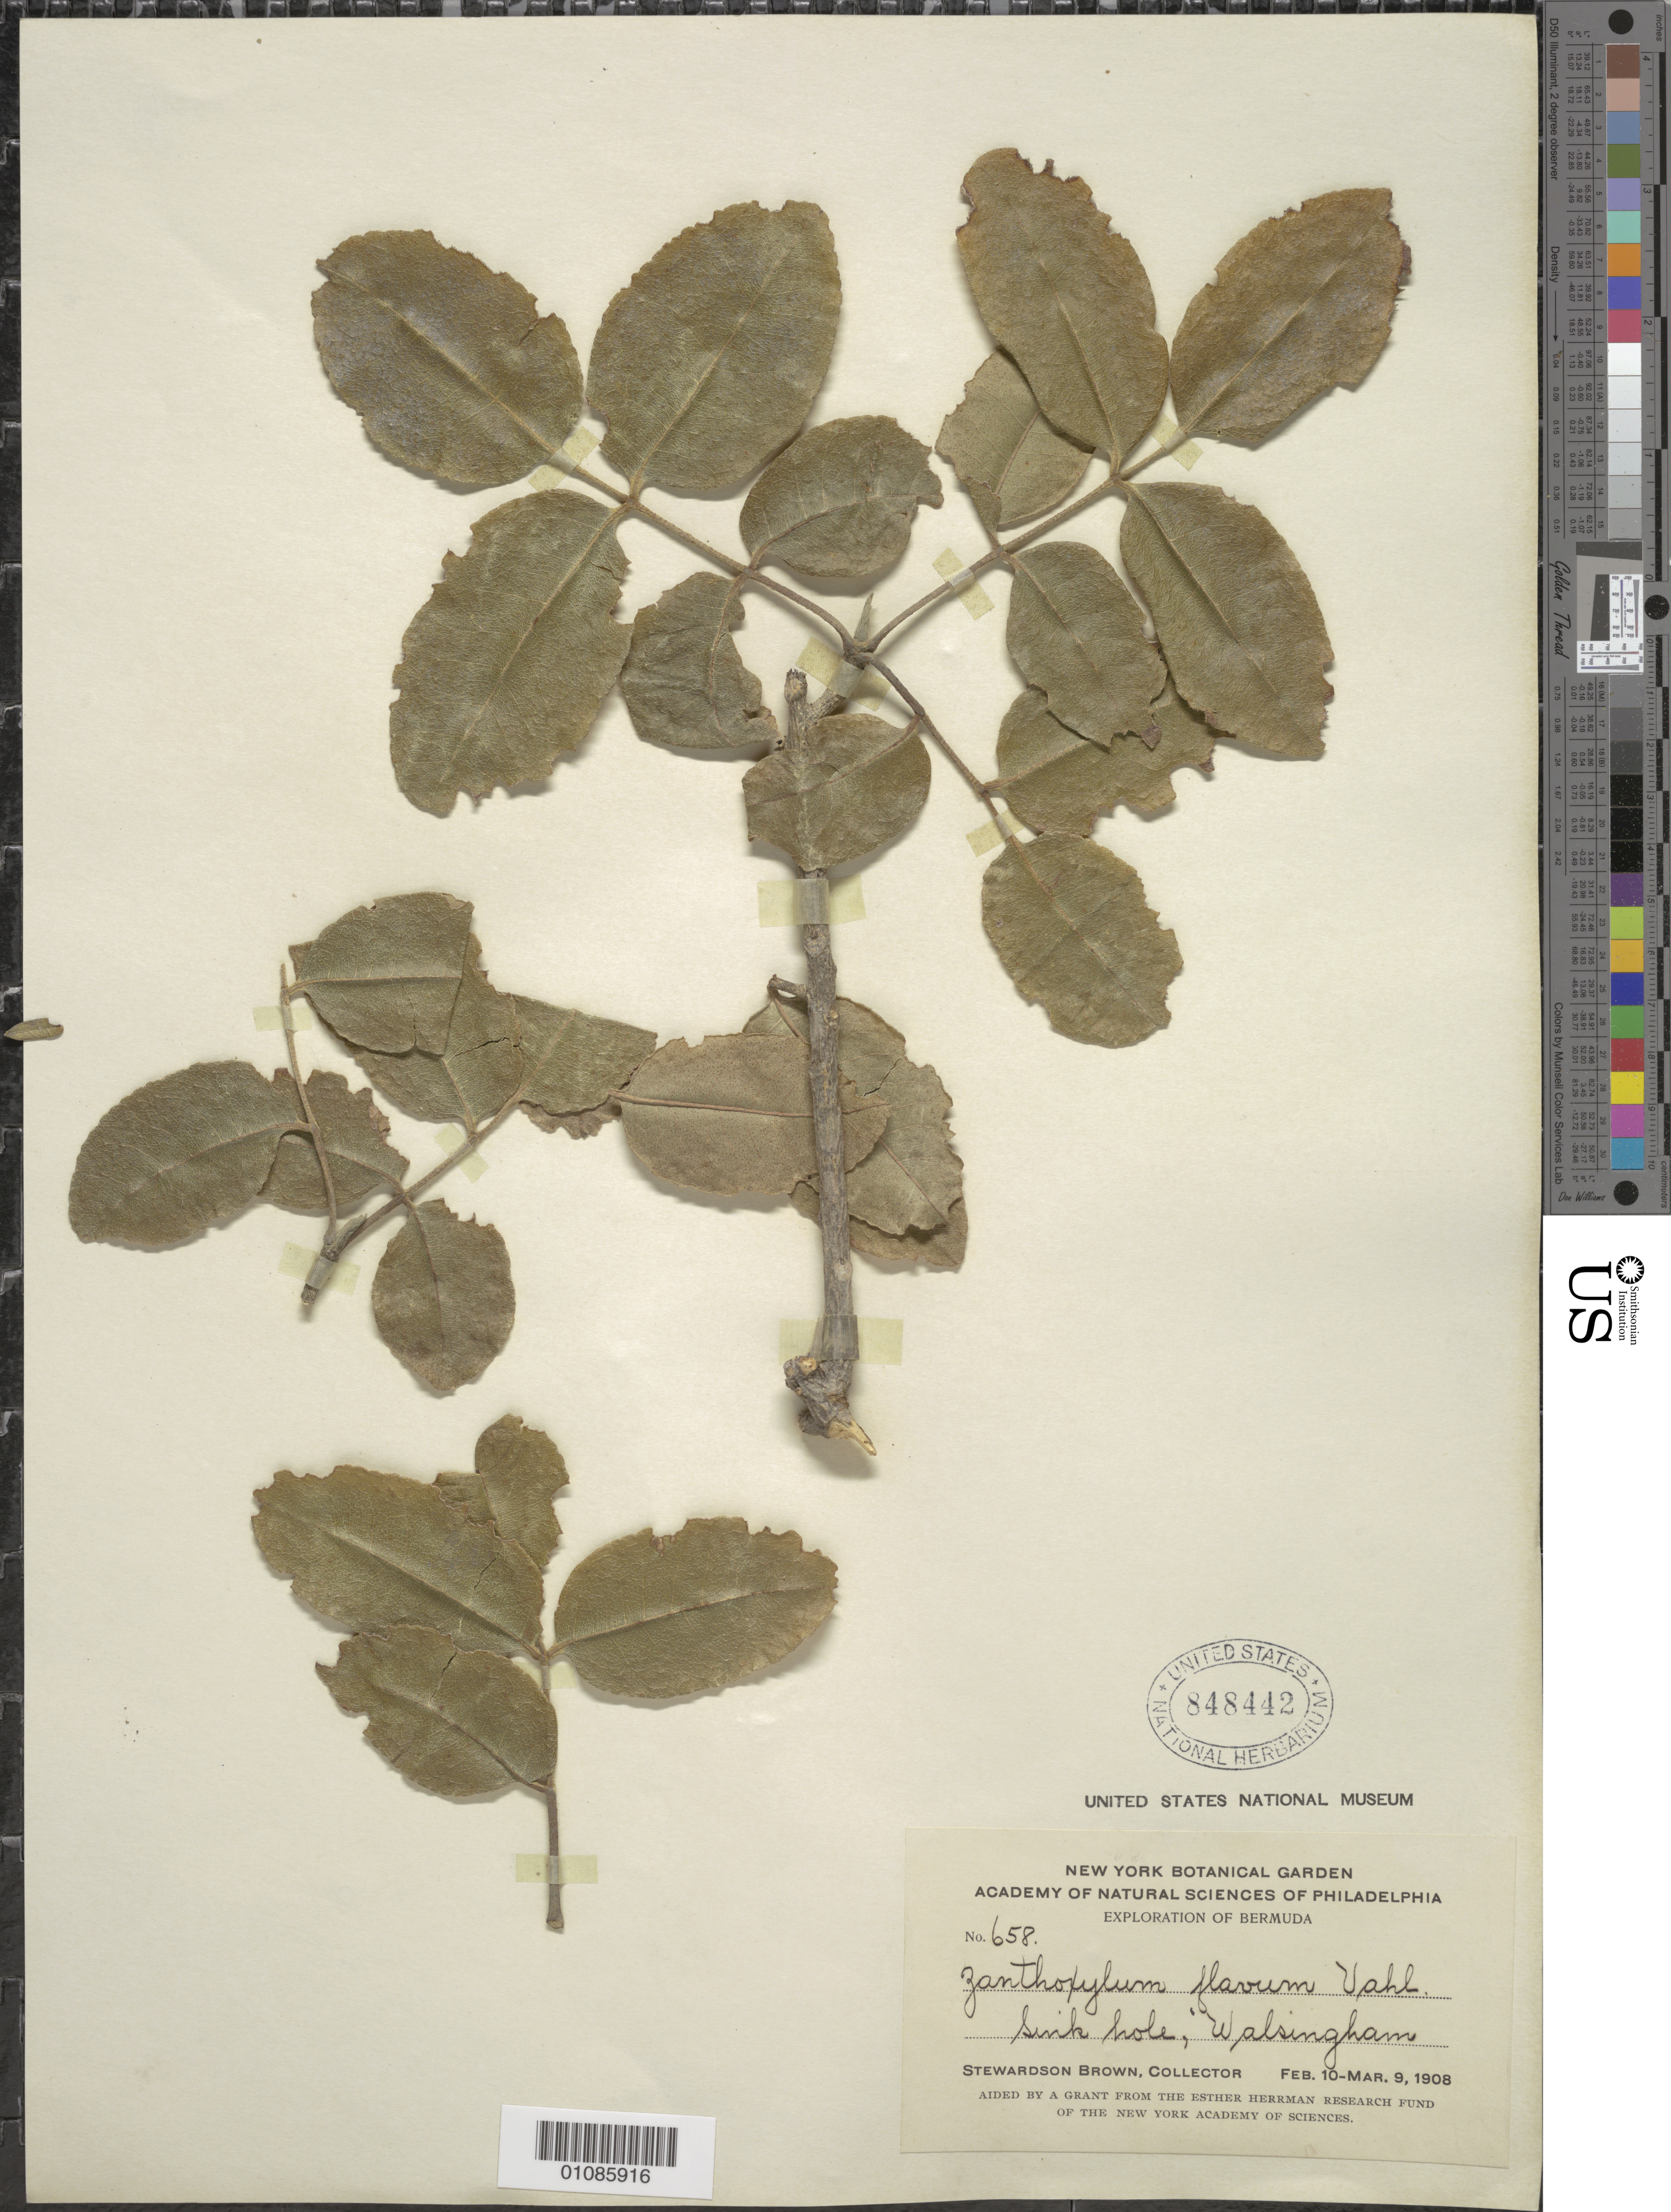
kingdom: Plantae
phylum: Tracheophyta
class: Magnoliopsida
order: Sapindales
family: Rutaceae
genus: Zanthoxylum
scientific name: Zanthoxylum flavum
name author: Vahl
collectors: S. Brown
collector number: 658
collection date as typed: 10 Feb 1908 to 09 Mar 1908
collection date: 1908-02-10/1908-03-09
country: Bermuda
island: Bermuda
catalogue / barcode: US 848442